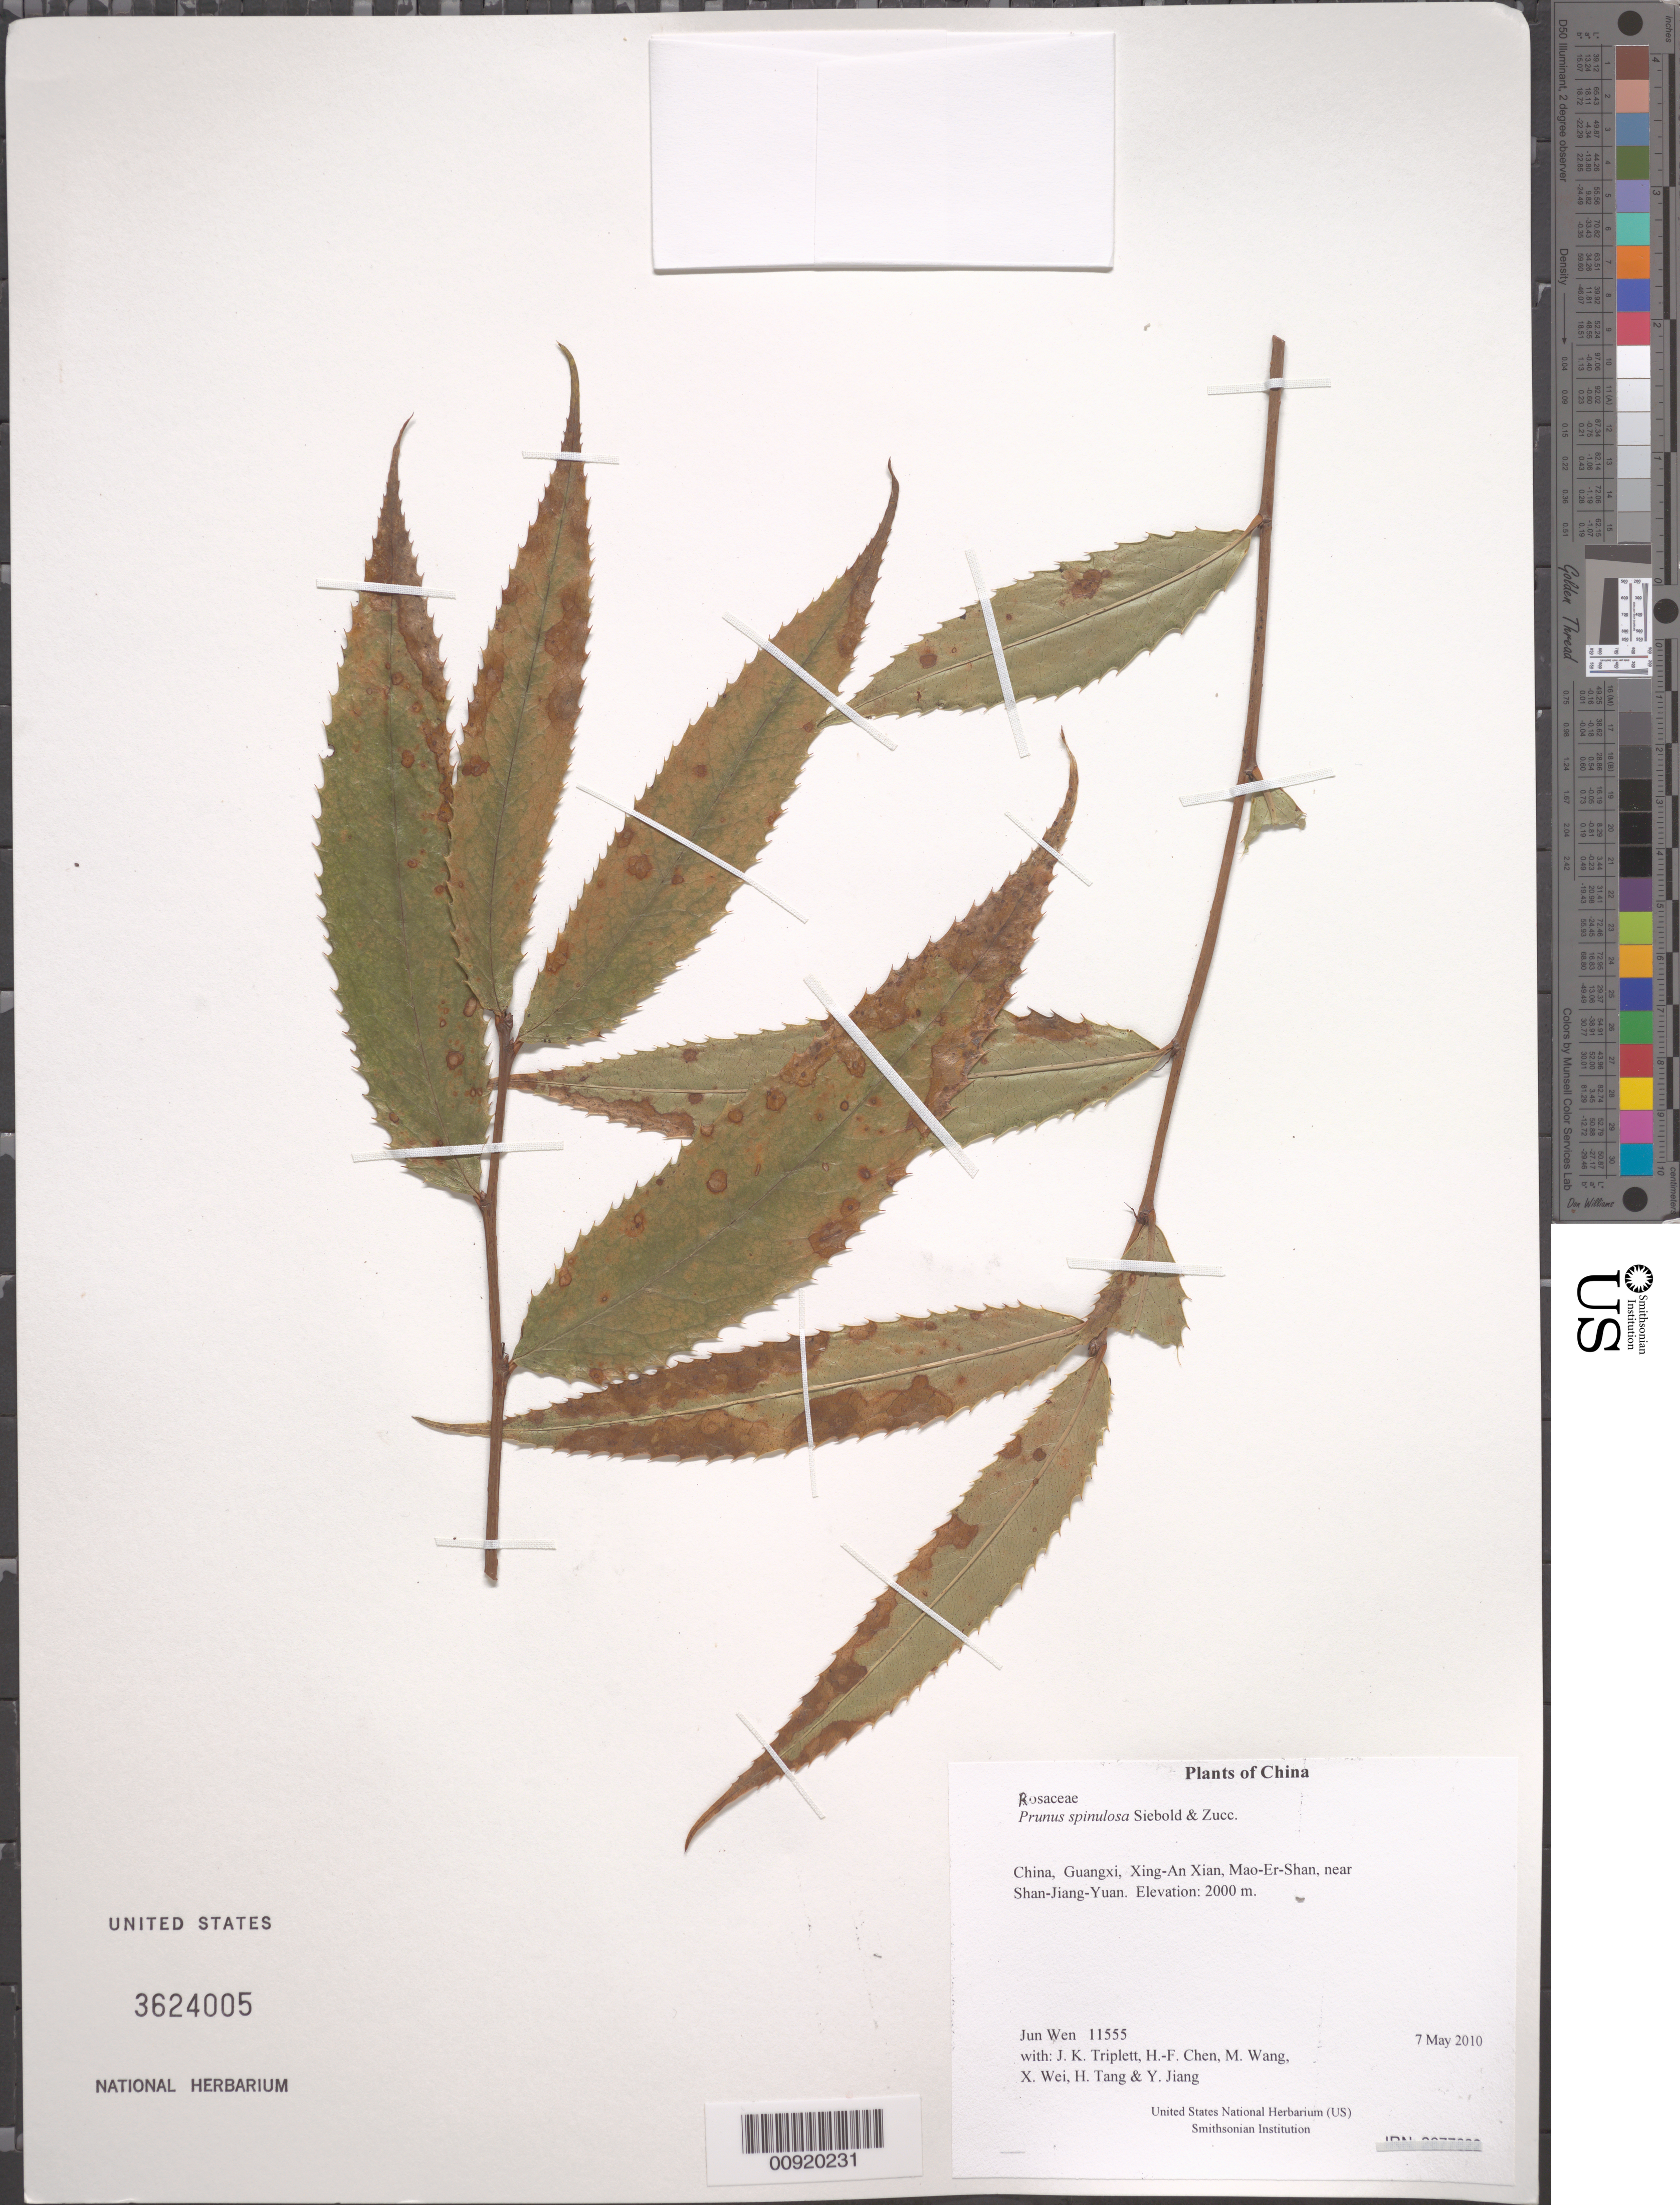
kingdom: Plantae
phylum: Tracheophyta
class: Magnoliopsida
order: Rosales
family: Rosaceae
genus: Prunus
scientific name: Prunus spinulosa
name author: Siebold & Zucc.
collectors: J. Wen, J. K. Triplett, H.-F. Chen, M. Wang, X. Wei, H. Tang & Y. Jiang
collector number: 11555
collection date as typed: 7 May 2010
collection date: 2010-05-07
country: China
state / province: Guangxi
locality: Xing-An Xian, Mao-Er-Shan, near Shan-Jiang-Yuan.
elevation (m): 2000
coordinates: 25 53.798 N, 110 25.988 E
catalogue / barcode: US 3624005